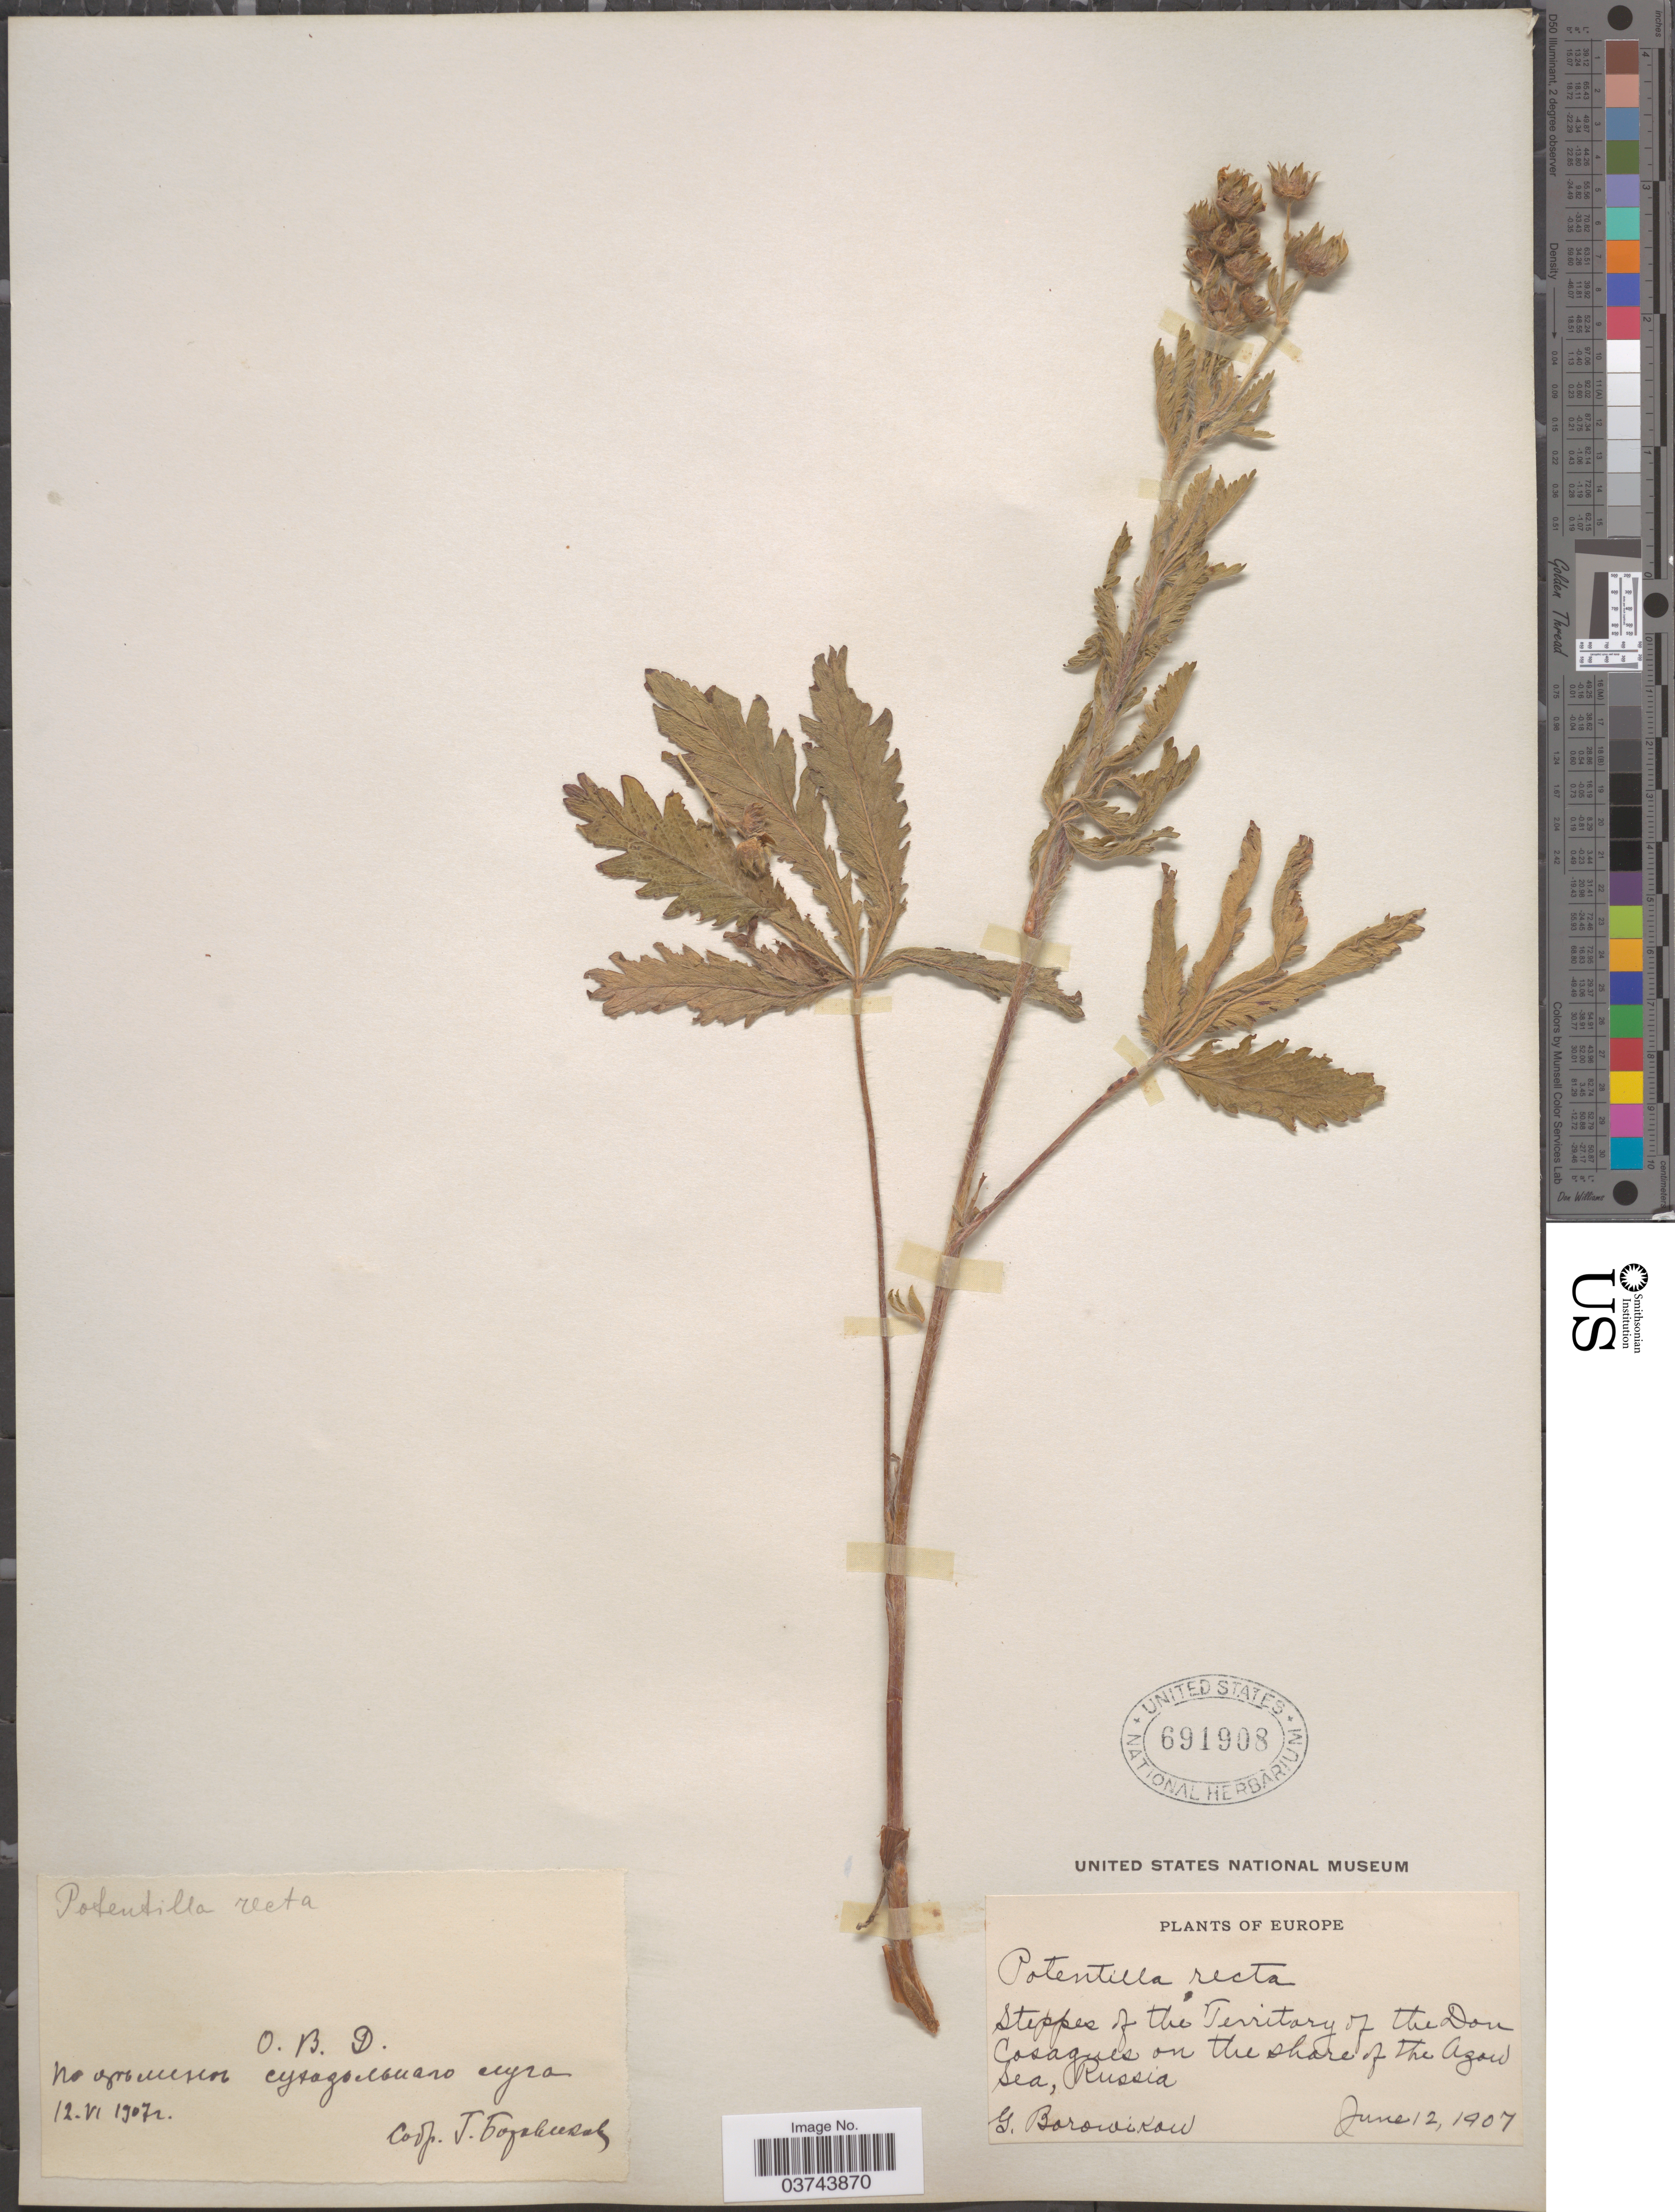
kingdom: Plantae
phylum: Tracheophyta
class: Magnoliopsida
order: Rosales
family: Rosaceae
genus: Potentilla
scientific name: Potentilla recta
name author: L.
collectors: G. Borowikow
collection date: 1907-06-12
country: Russian Federation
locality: Europe. Steppes of the Territory of the Don Cosagues on the shore of the Azow Sea, Russia.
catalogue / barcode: US 691908